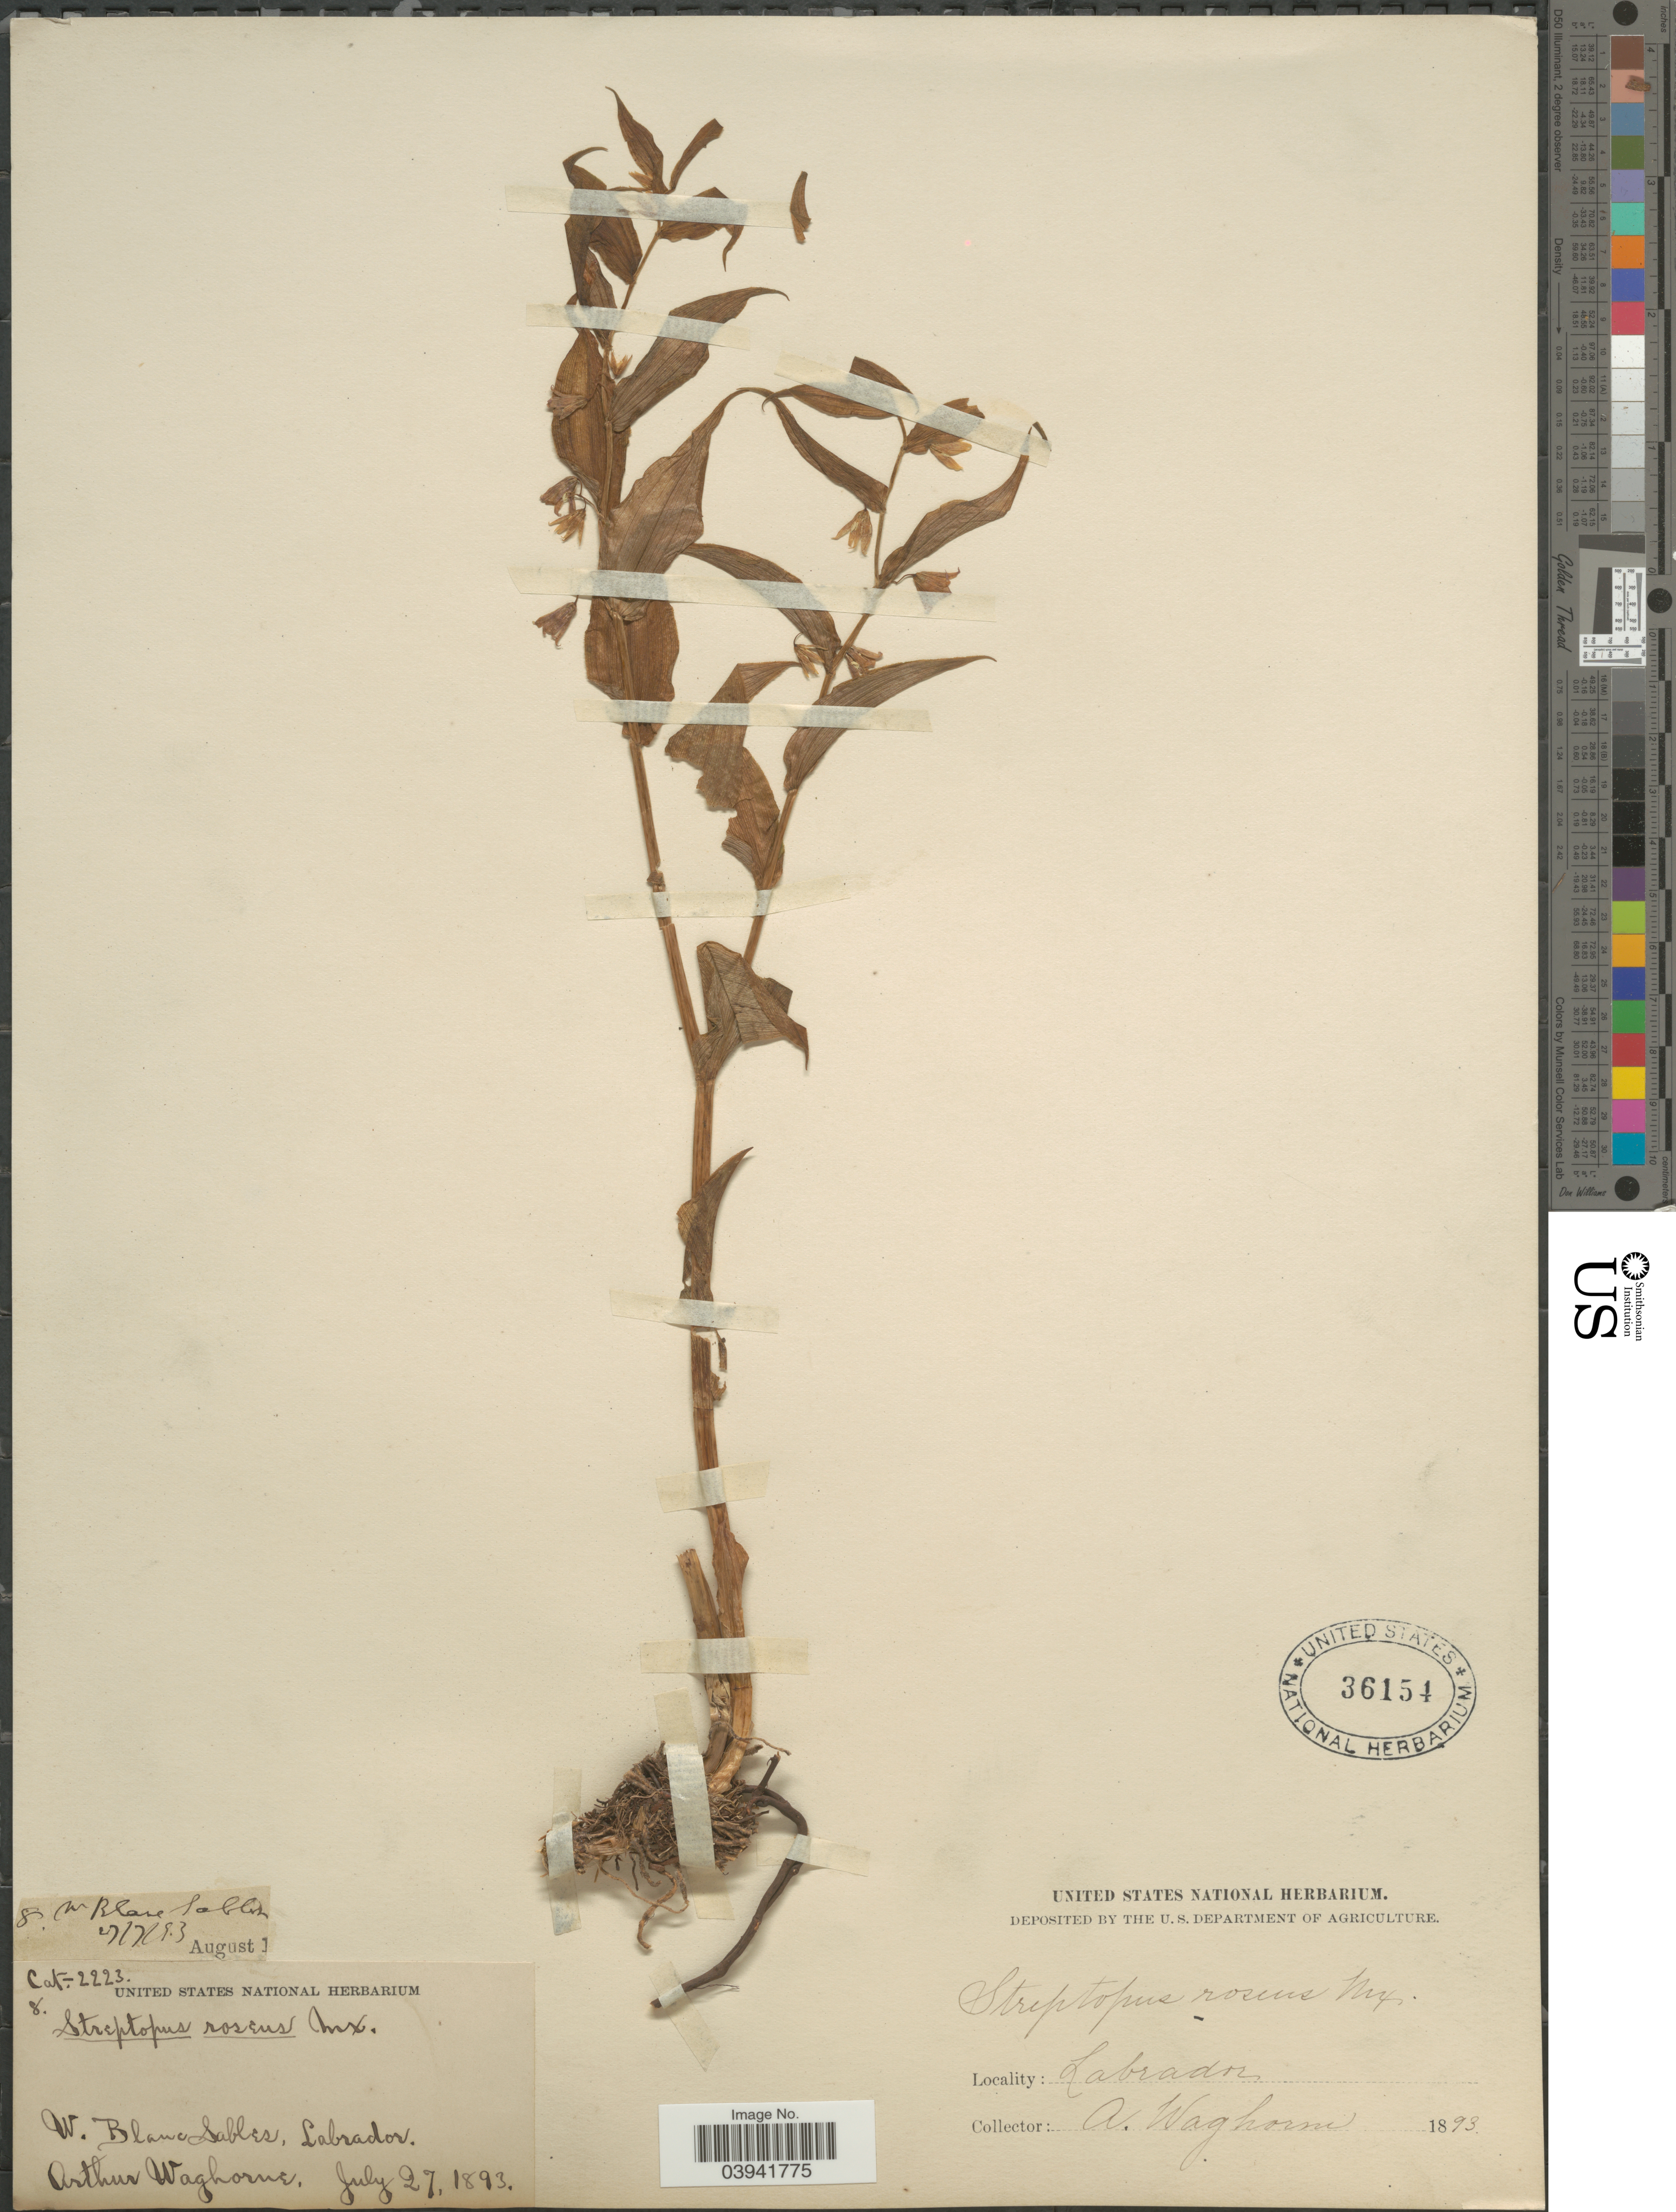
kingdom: Plantae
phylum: Tracheophyta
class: Liliopsida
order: Liliales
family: Liliaceae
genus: Streptopus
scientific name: Streptopus roseus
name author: Michx.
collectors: A. Waghorne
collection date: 1893-07-27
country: Canada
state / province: Newfoundland and Labrador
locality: W. Blanc Sables, Labrador.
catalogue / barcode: US 36154